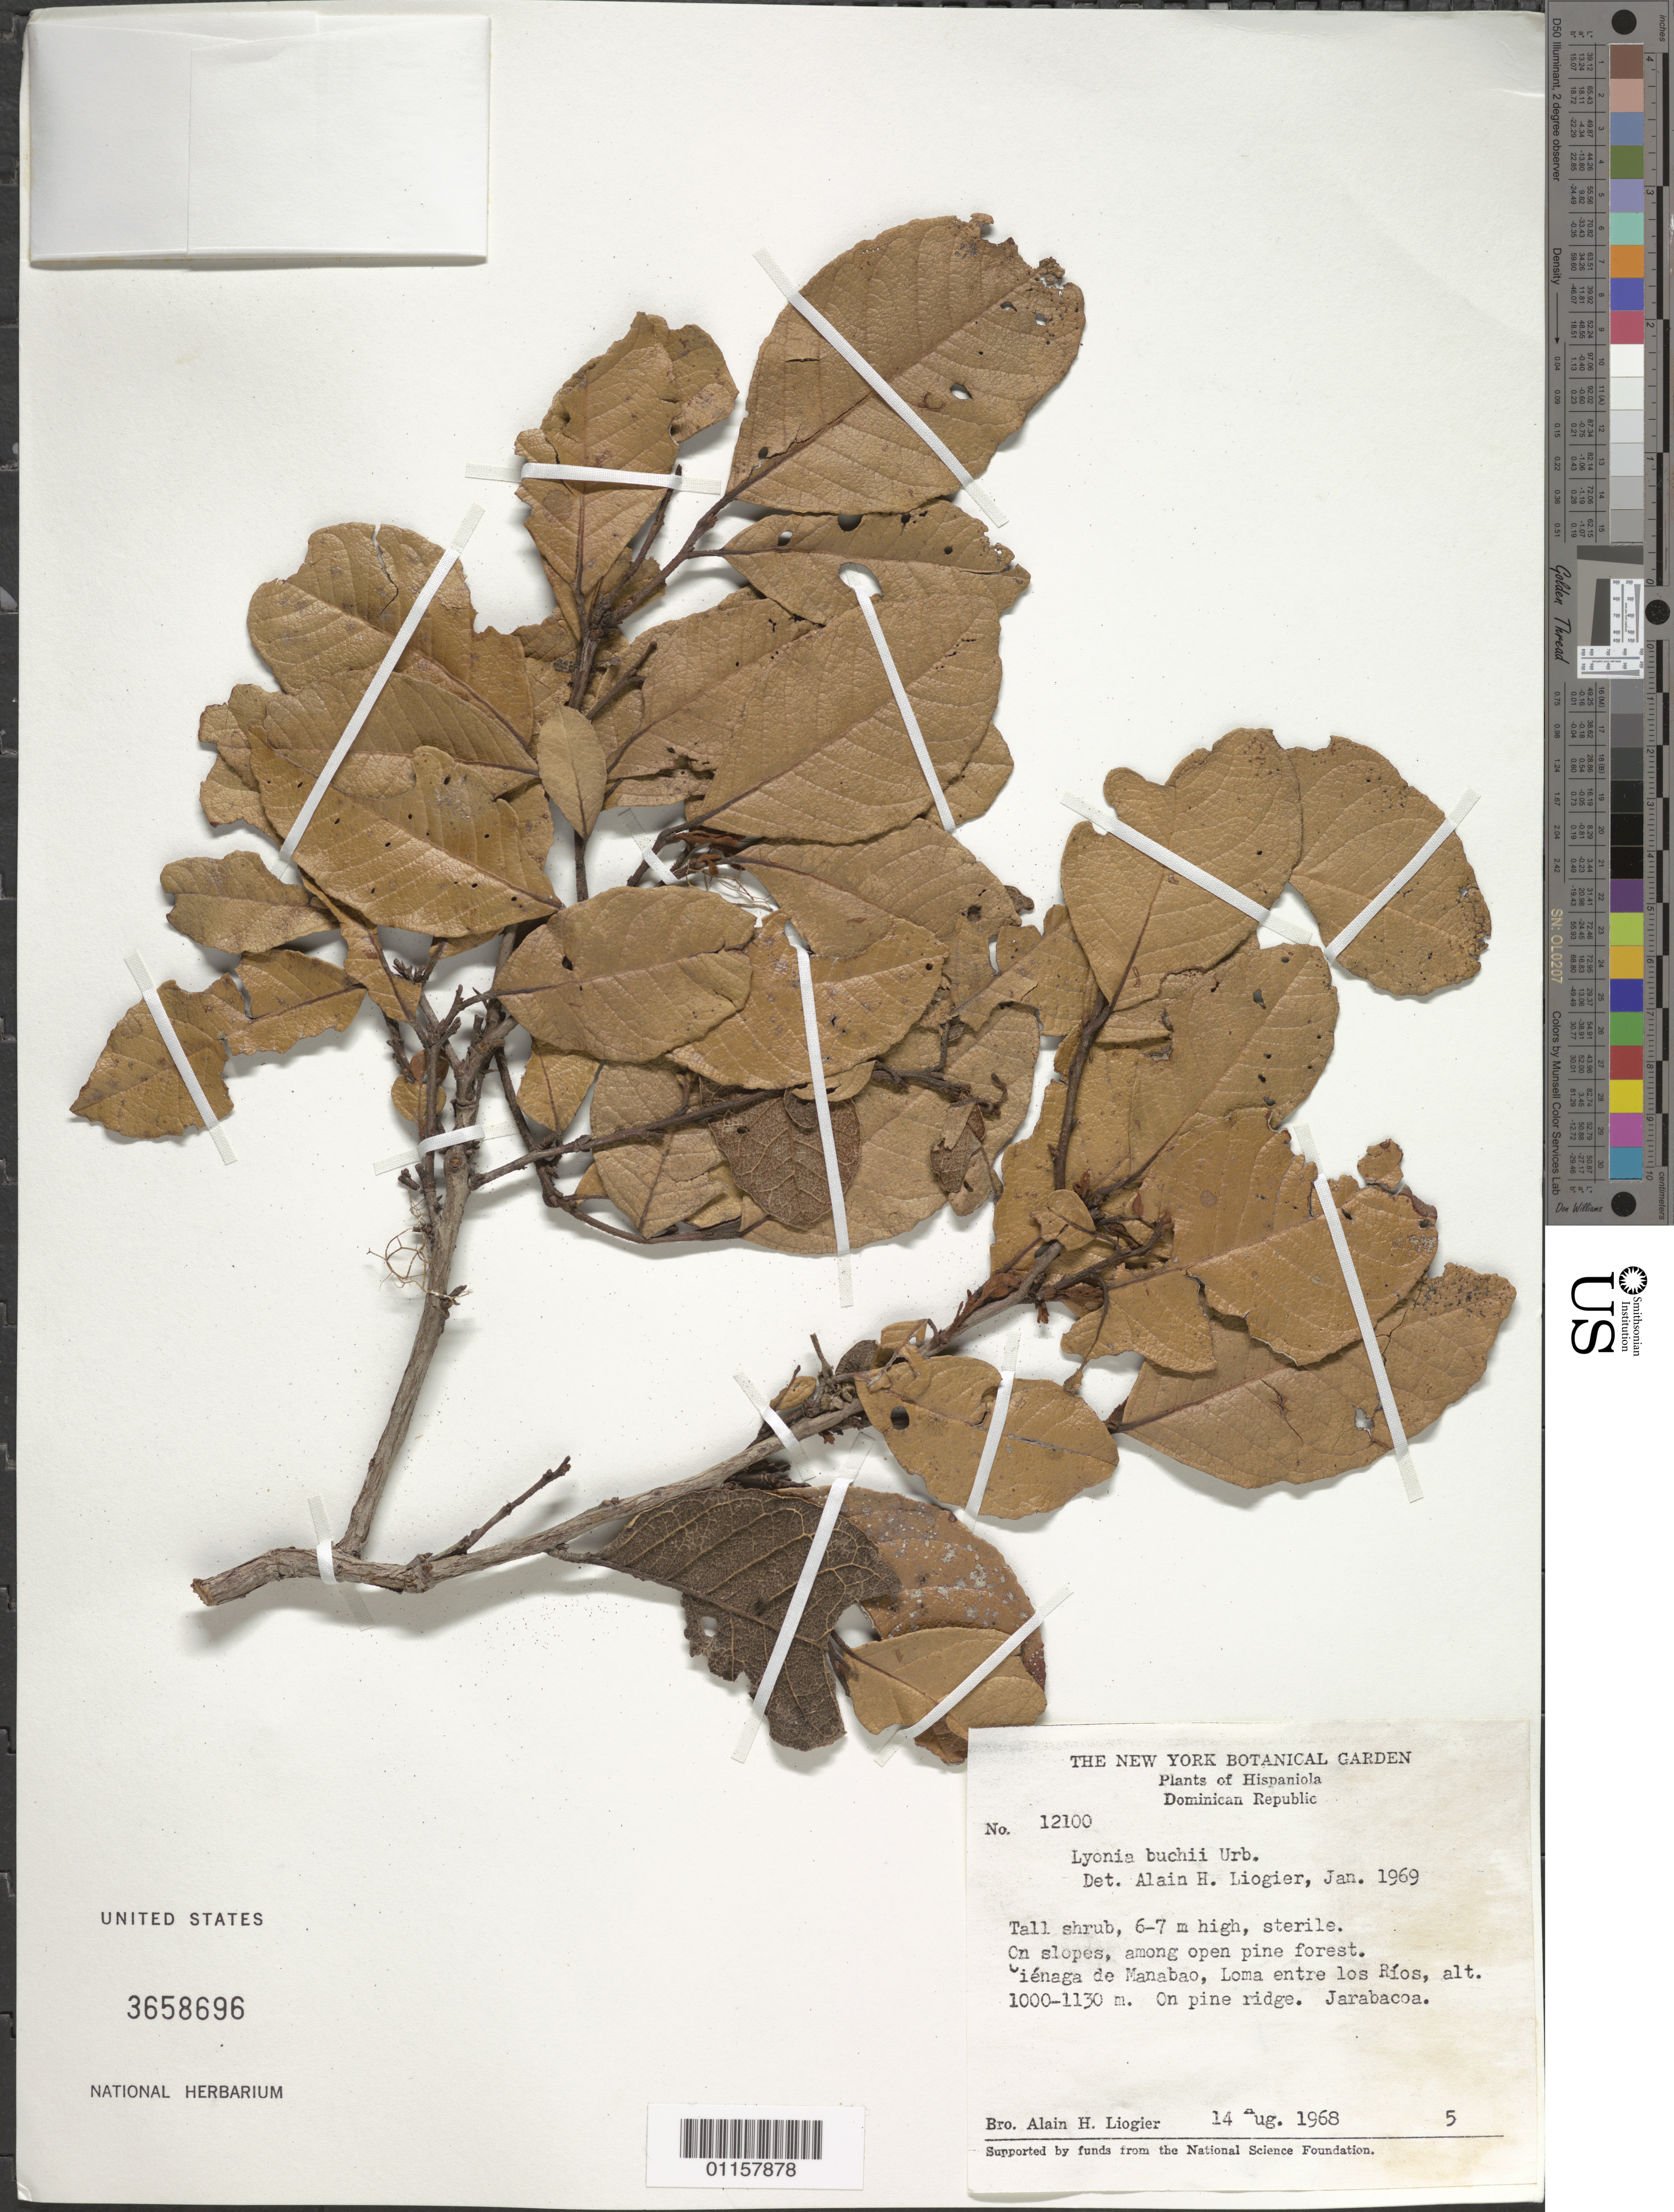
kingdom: Plantae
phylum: Tracheophyta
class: Magnoliopsida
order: Ericales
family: Ericaceae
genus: Lyonia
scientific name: Lyonia buchii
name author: Urb.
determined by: Liogier, Alain H.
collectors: A. H. Liogier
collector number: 12100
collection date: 1968-08-14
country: Dominican Republic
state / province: La Vega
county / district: Jarabacoa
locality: Ciénaga de Manabao, loma entre los Ríos. Jarabacoa.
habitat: On pine ridge. On slopes, among open pine forest.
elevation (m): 1000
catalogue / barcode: US 3658696